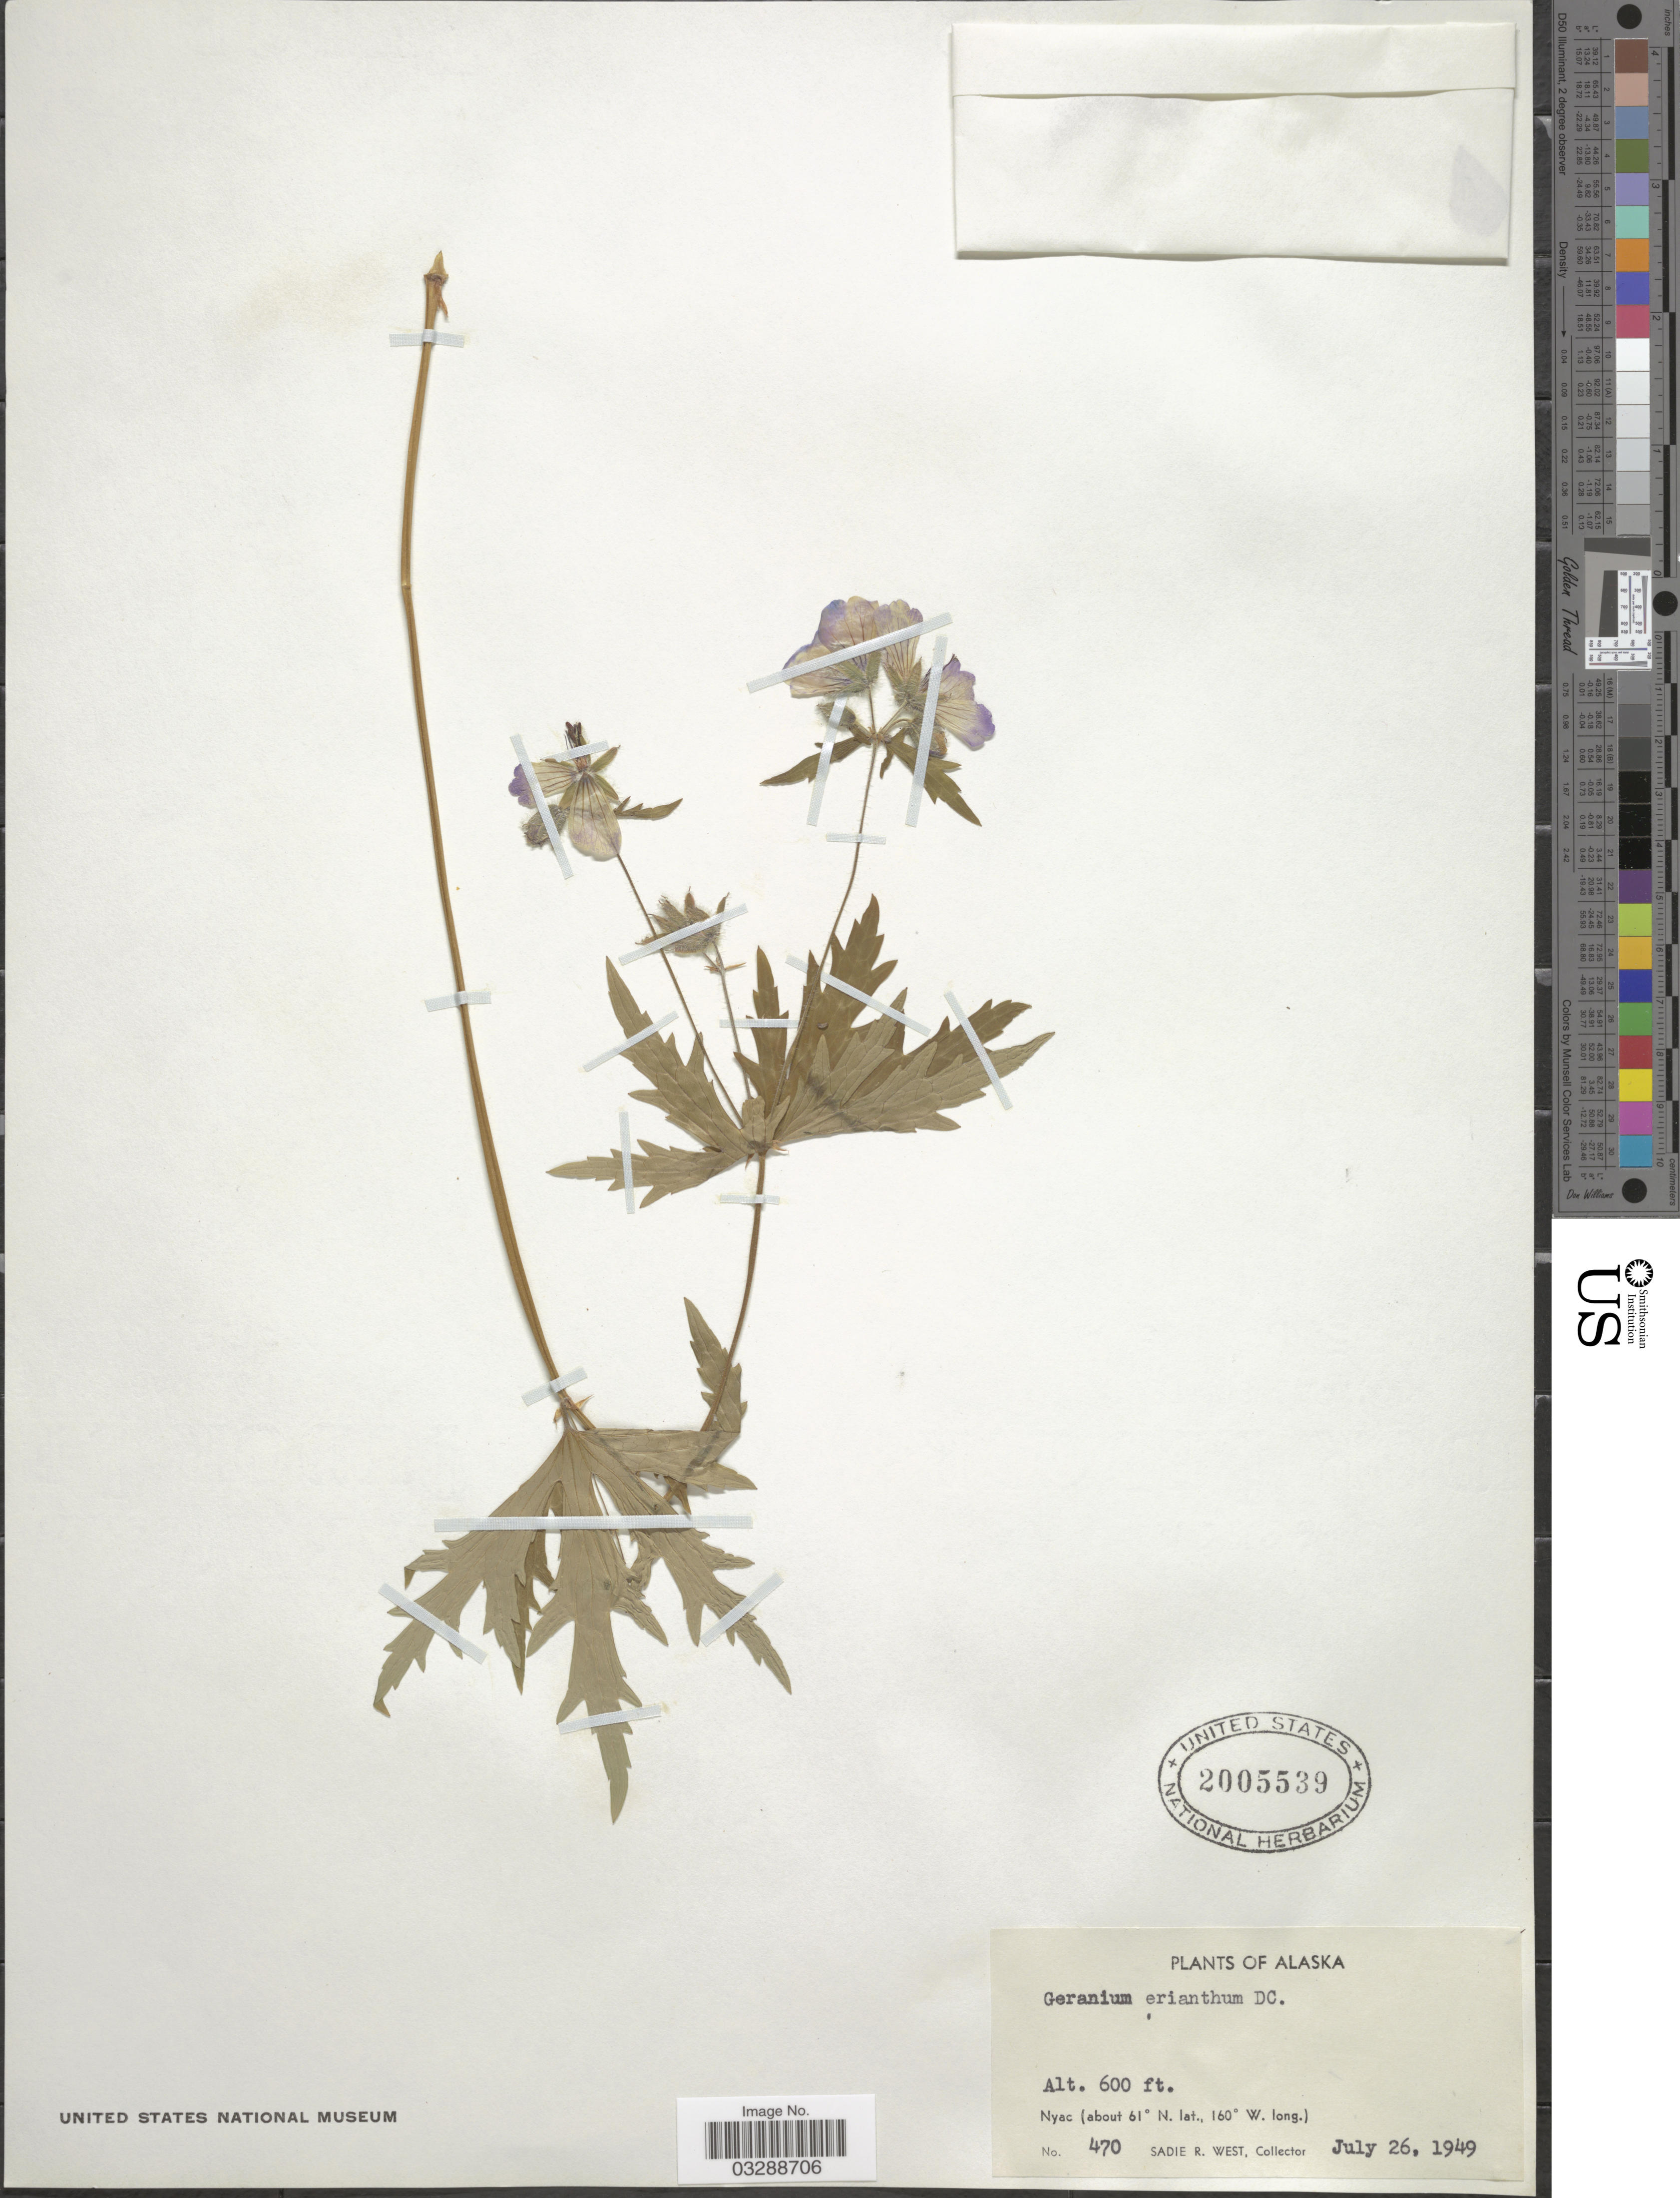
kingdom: Plantae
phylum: Tracheophyta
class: Magnoliopsida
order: Geraniales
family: Geraniaceae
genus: Geranium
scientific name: Geranium erianthum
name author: DC.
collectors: S. R. West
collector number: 470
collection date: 1949-07-26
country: United States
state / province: Alaska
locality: Nyac.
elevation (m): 183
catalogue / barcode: US 2005539